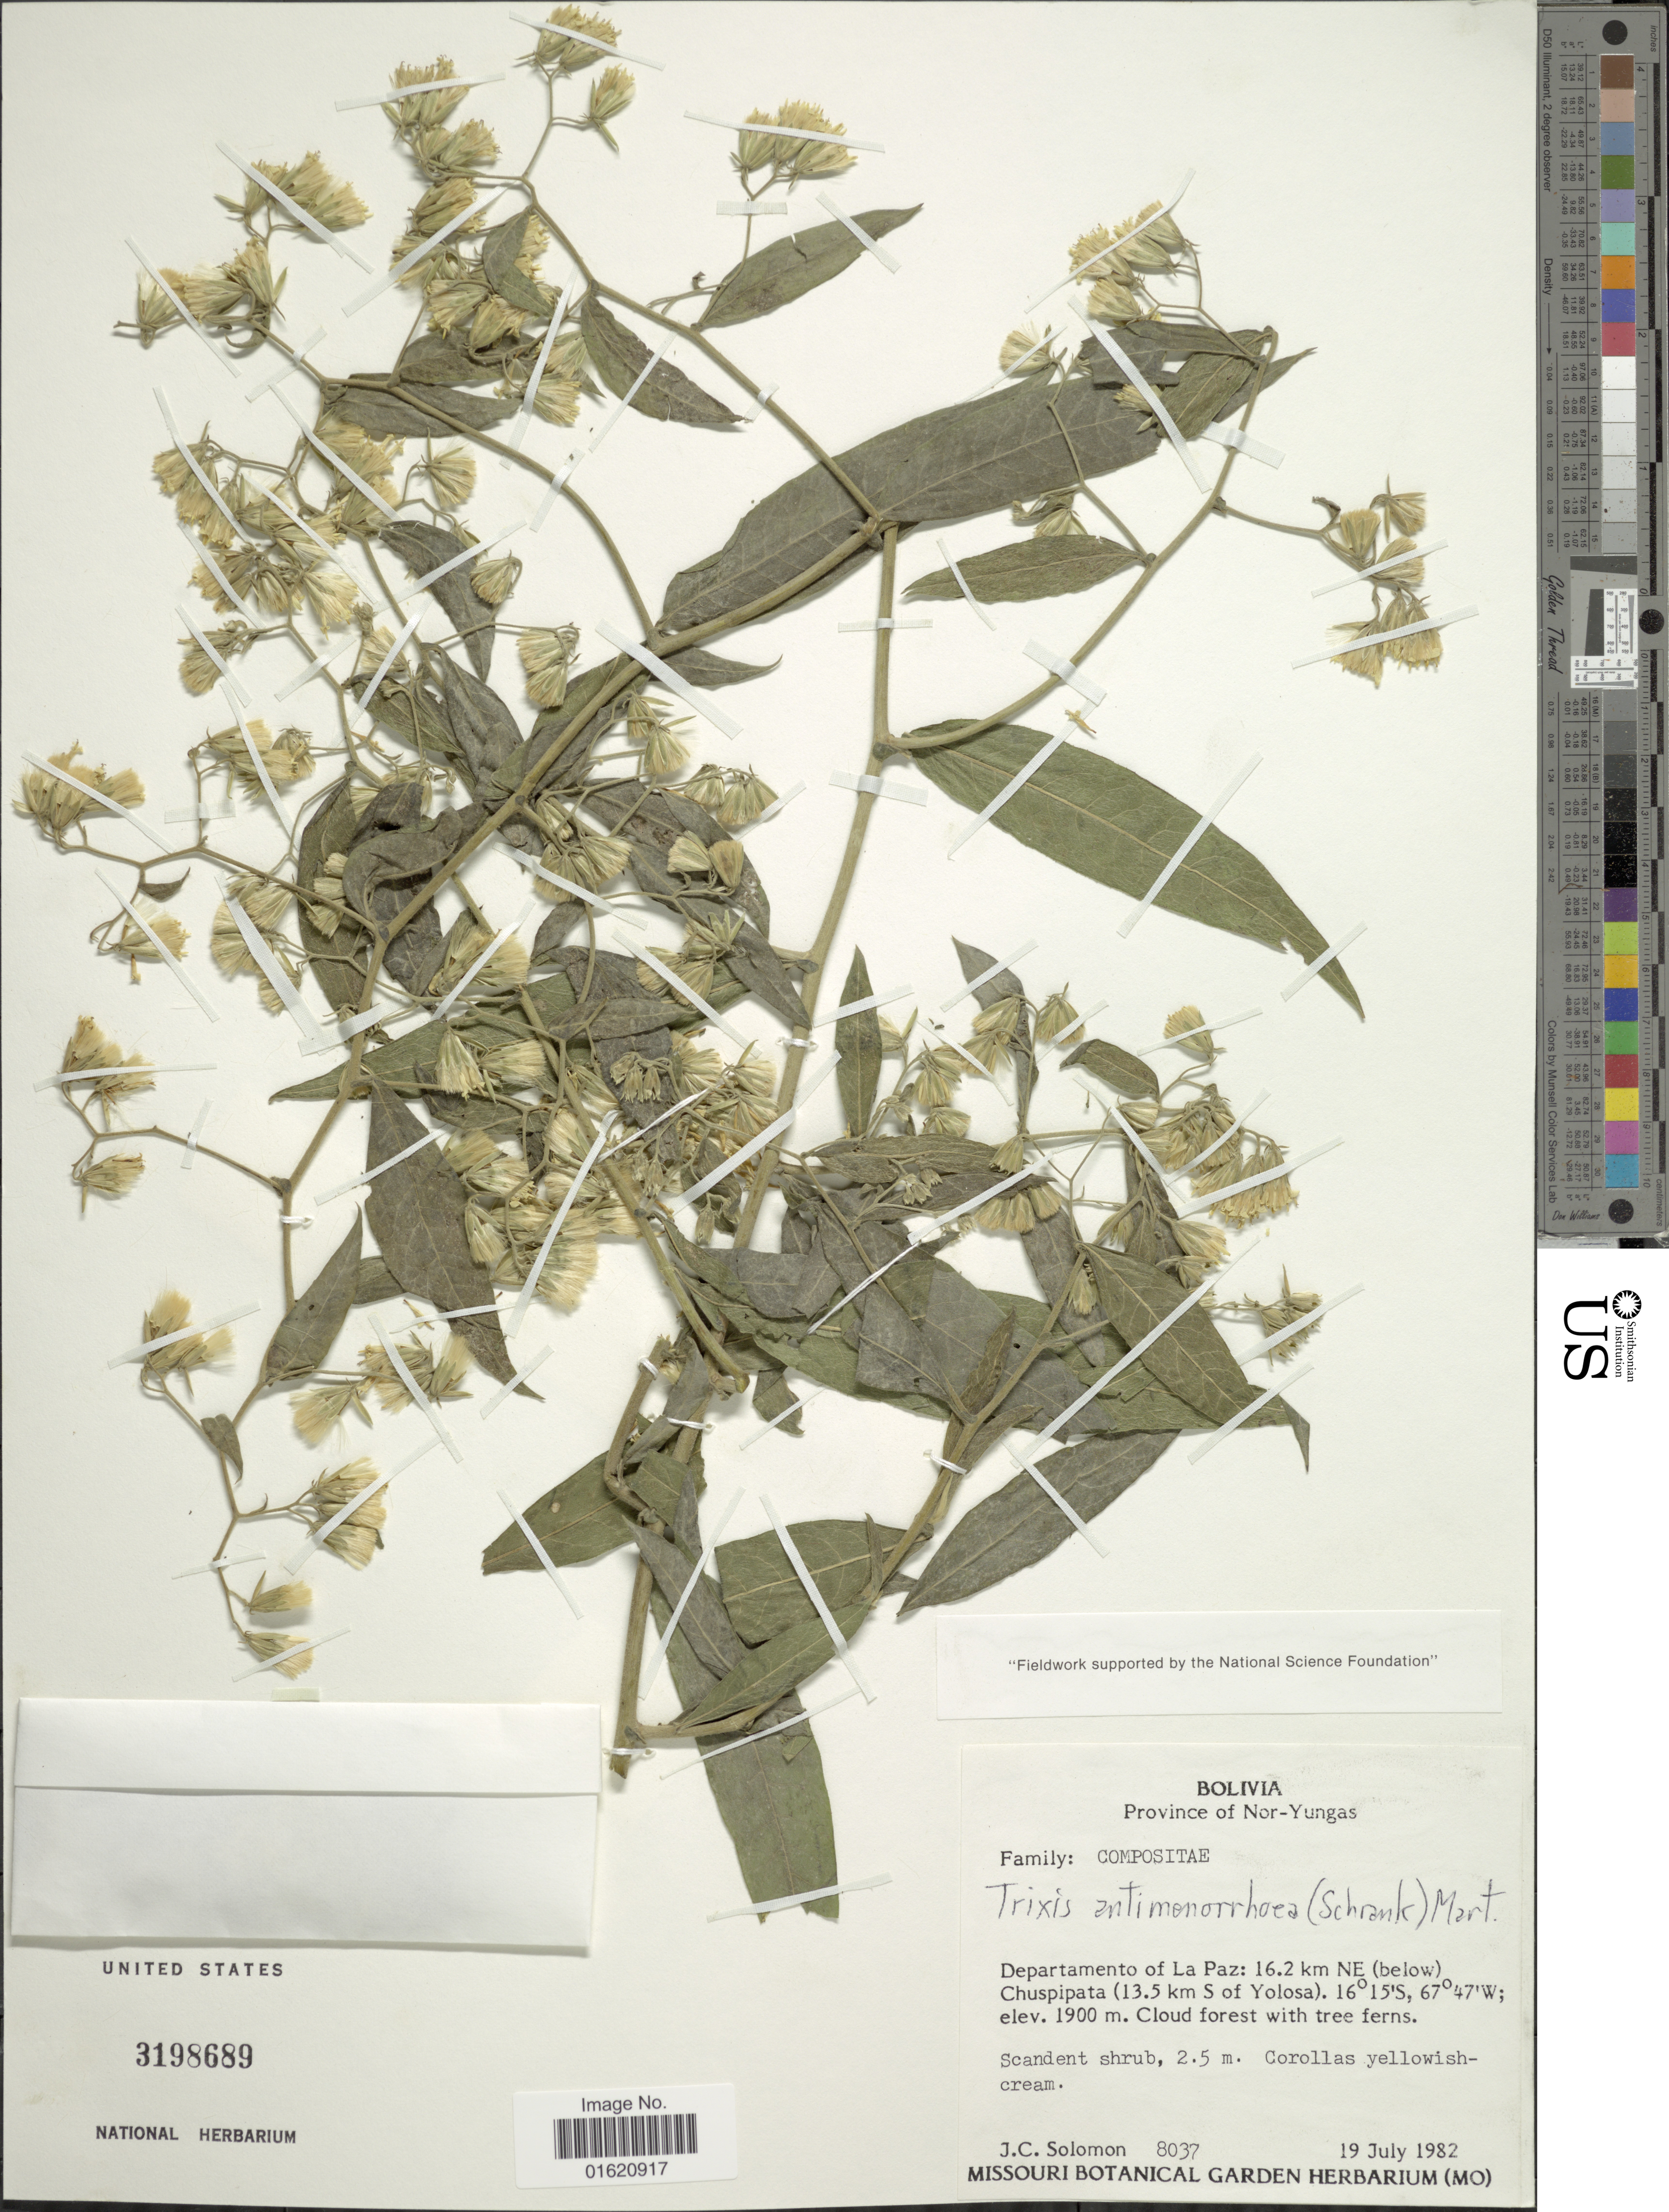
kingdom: Plantae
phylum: Tracheophyta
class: Magnoliopsida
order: Asterales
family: Asteraceae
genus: Trixis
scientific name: Trixis antimenorrhoea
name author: (Schrank) Mart. ex Kuntze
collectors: J. C. Solomon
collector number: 8037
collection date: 1982-07-19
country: Bolivia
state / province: La Paz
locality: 16.2 km NE (below0 Chuispipata (13.5 km S of Yolosa), cloud forest with tree ferns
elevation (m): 1900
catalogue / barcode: US 3198689